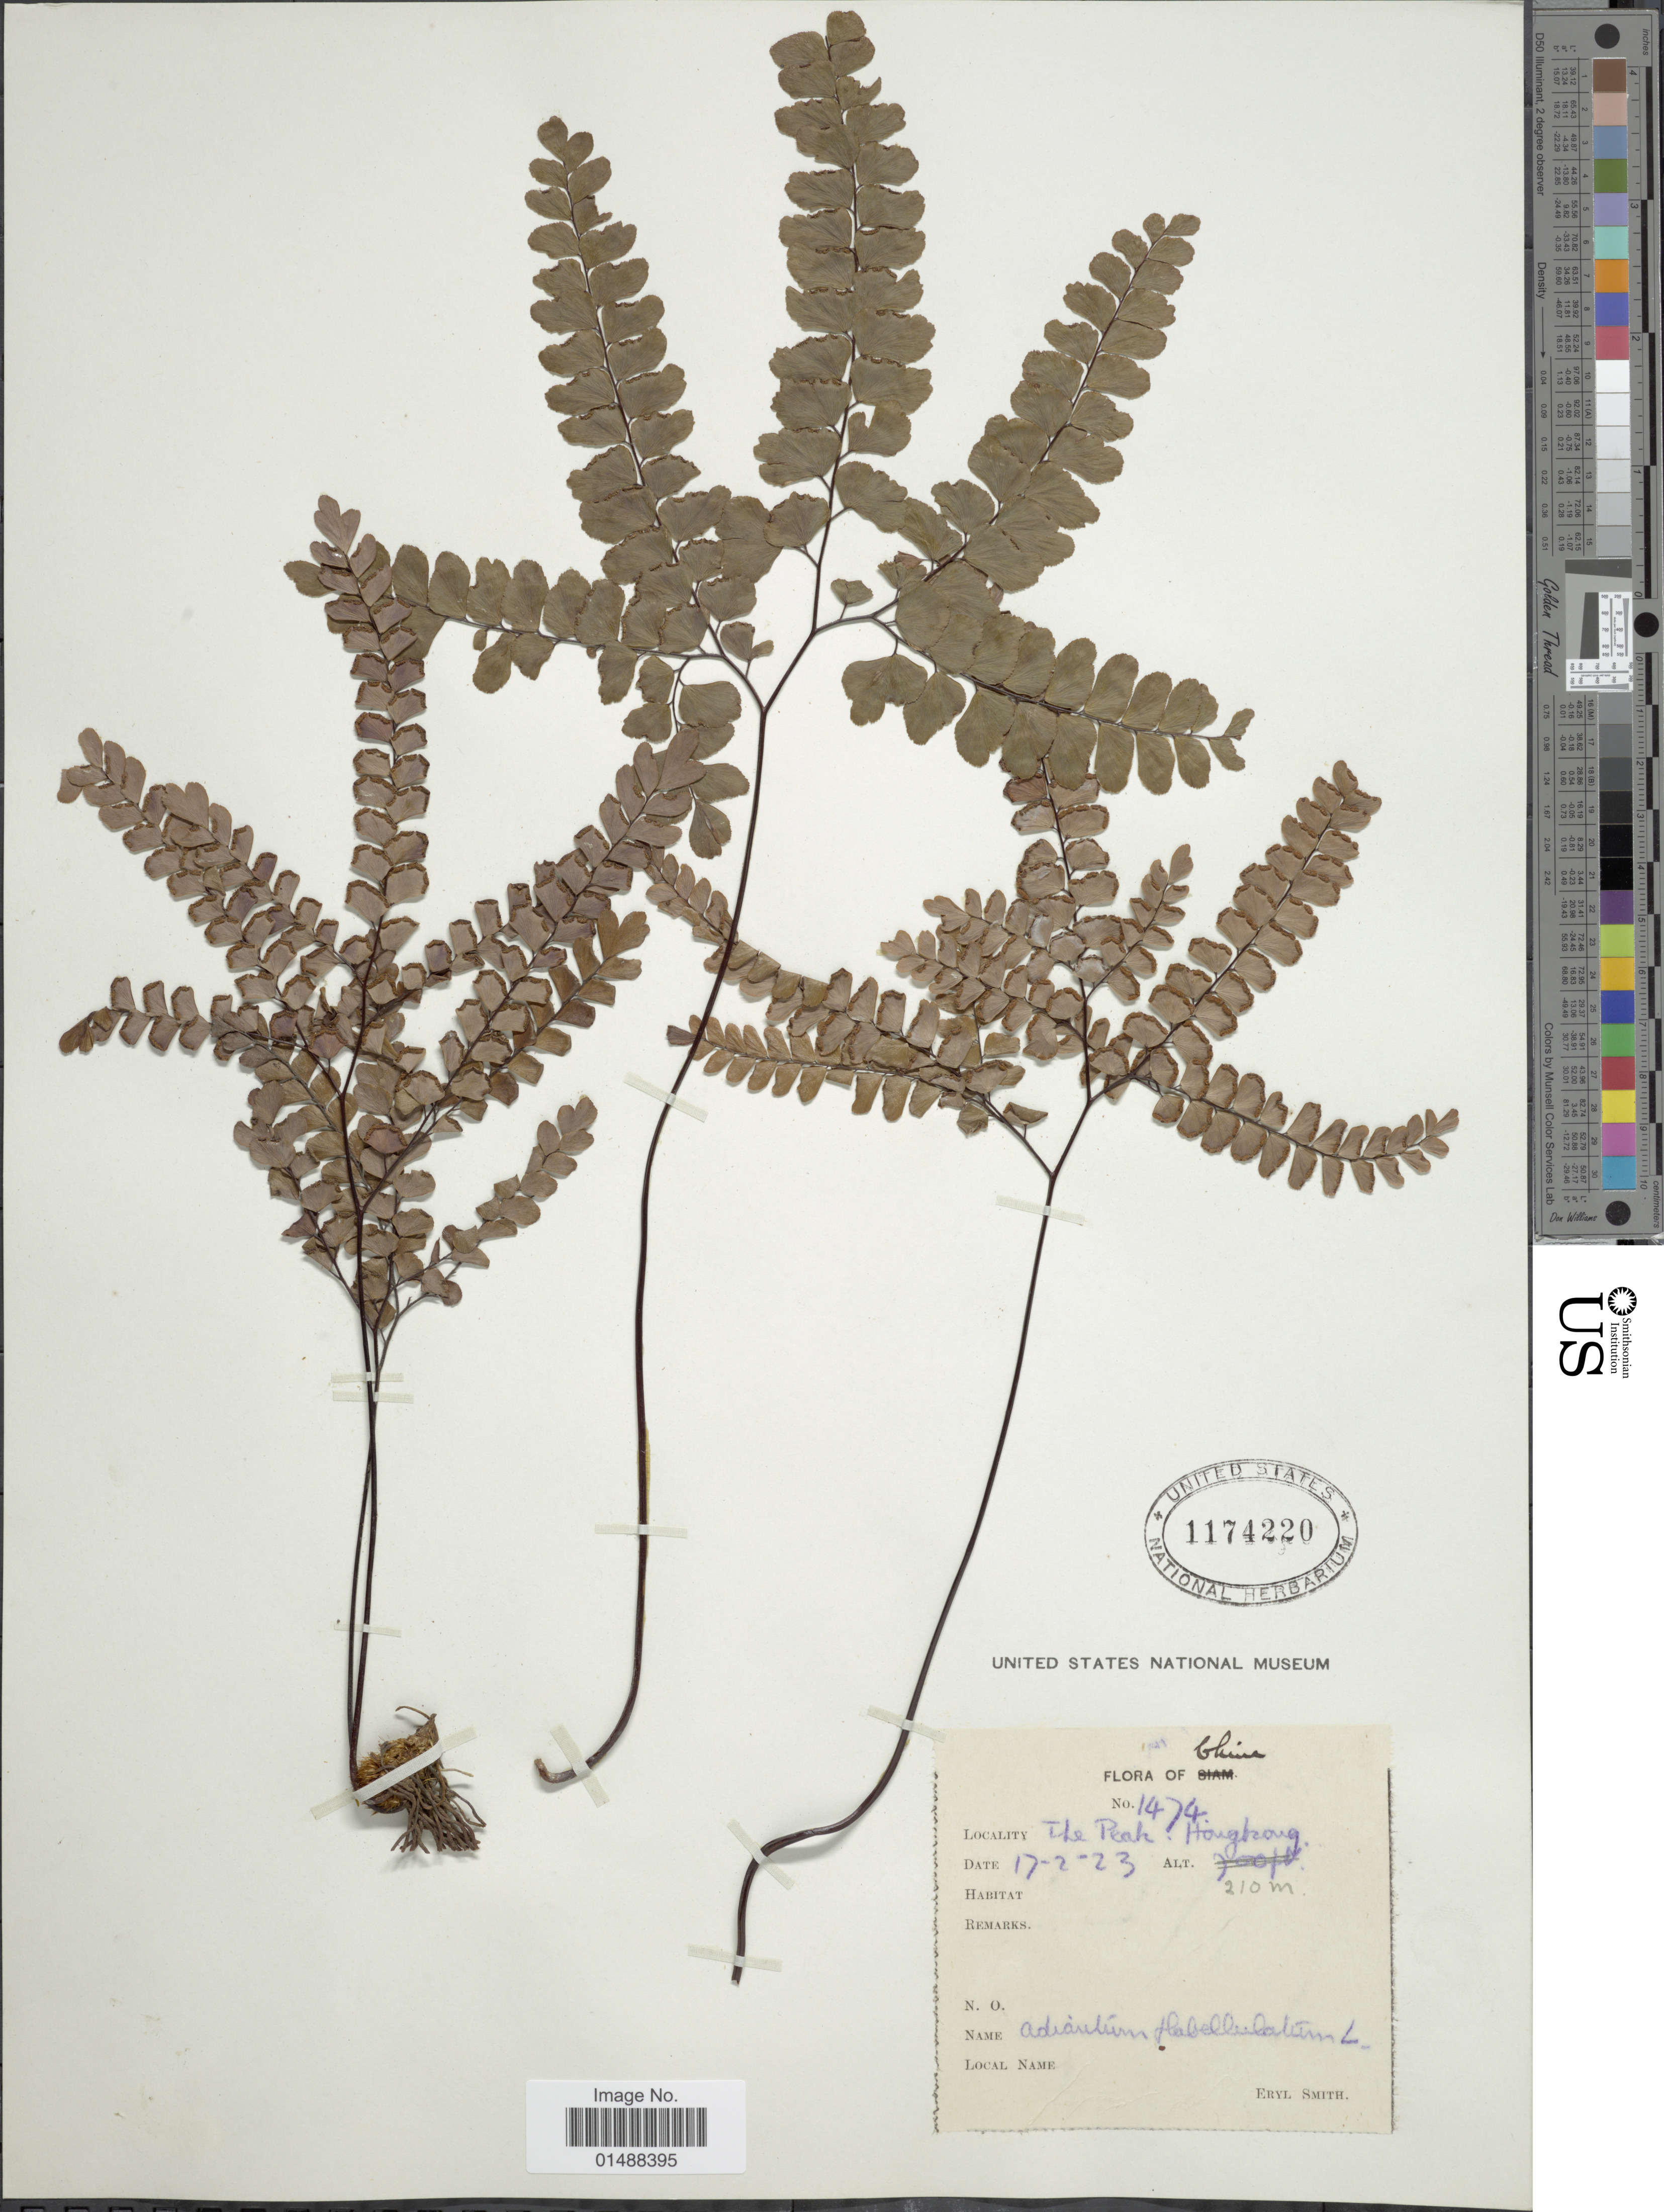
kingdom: Plantae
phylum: Tracheophyta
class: Polypodiopsida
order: Polypodiales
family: Pteridaceae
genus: Adiantum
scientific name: Adiantum flabellulatum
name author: L.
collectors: C. E. Smith Jr.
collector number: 1474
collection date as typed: Transcribed d/m/y: 17/2/23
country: China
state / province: Hong Kong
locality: China, The Peak, Hong Kong.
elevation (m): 210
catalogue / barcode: US 1174220